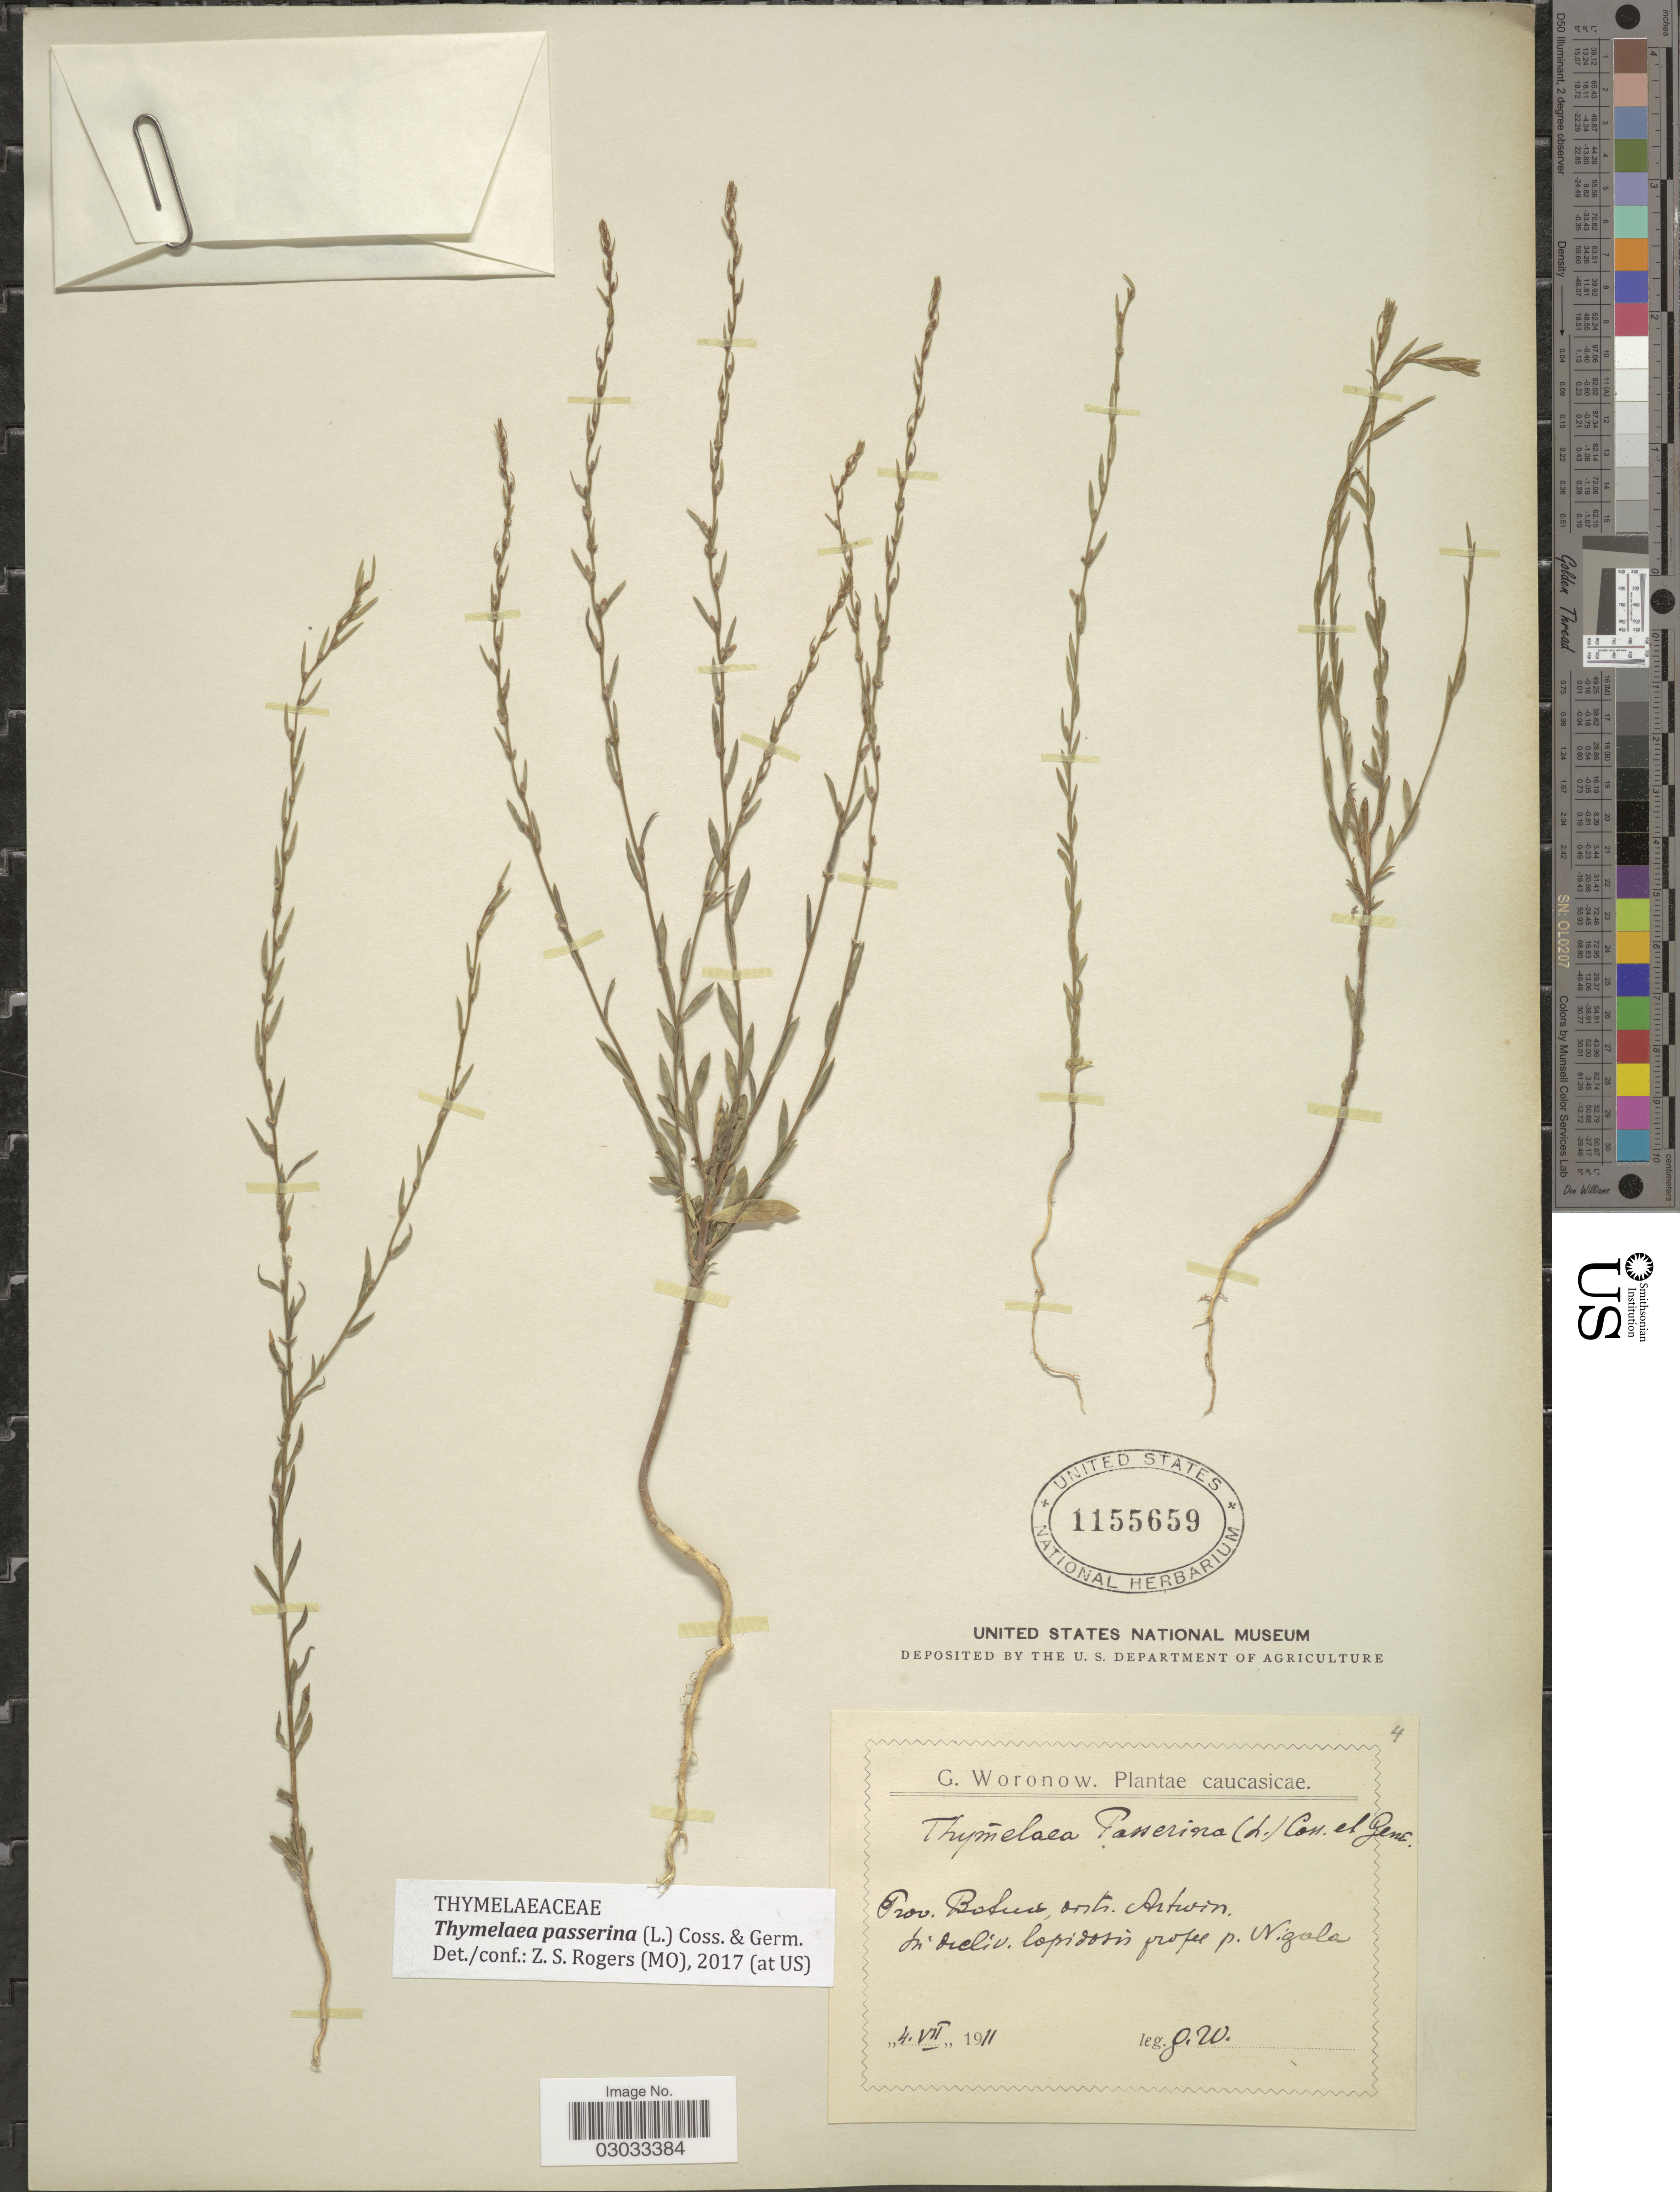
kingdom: Plantae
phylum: Tracheophyta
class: Magnoliopsida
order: Malvales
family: Thymelaeaceae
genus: Thymelaea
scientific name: Thymelaea passerina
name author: (L.) Coss. & Germ.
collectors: G. Woronow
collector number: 4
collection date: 1911-07-04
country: Turkey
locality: Caucasicae. Prov. Bostu [interpreted], distr. Artwin in decliv. lapidosis prope p. Nigala.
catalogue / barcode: US 1155659